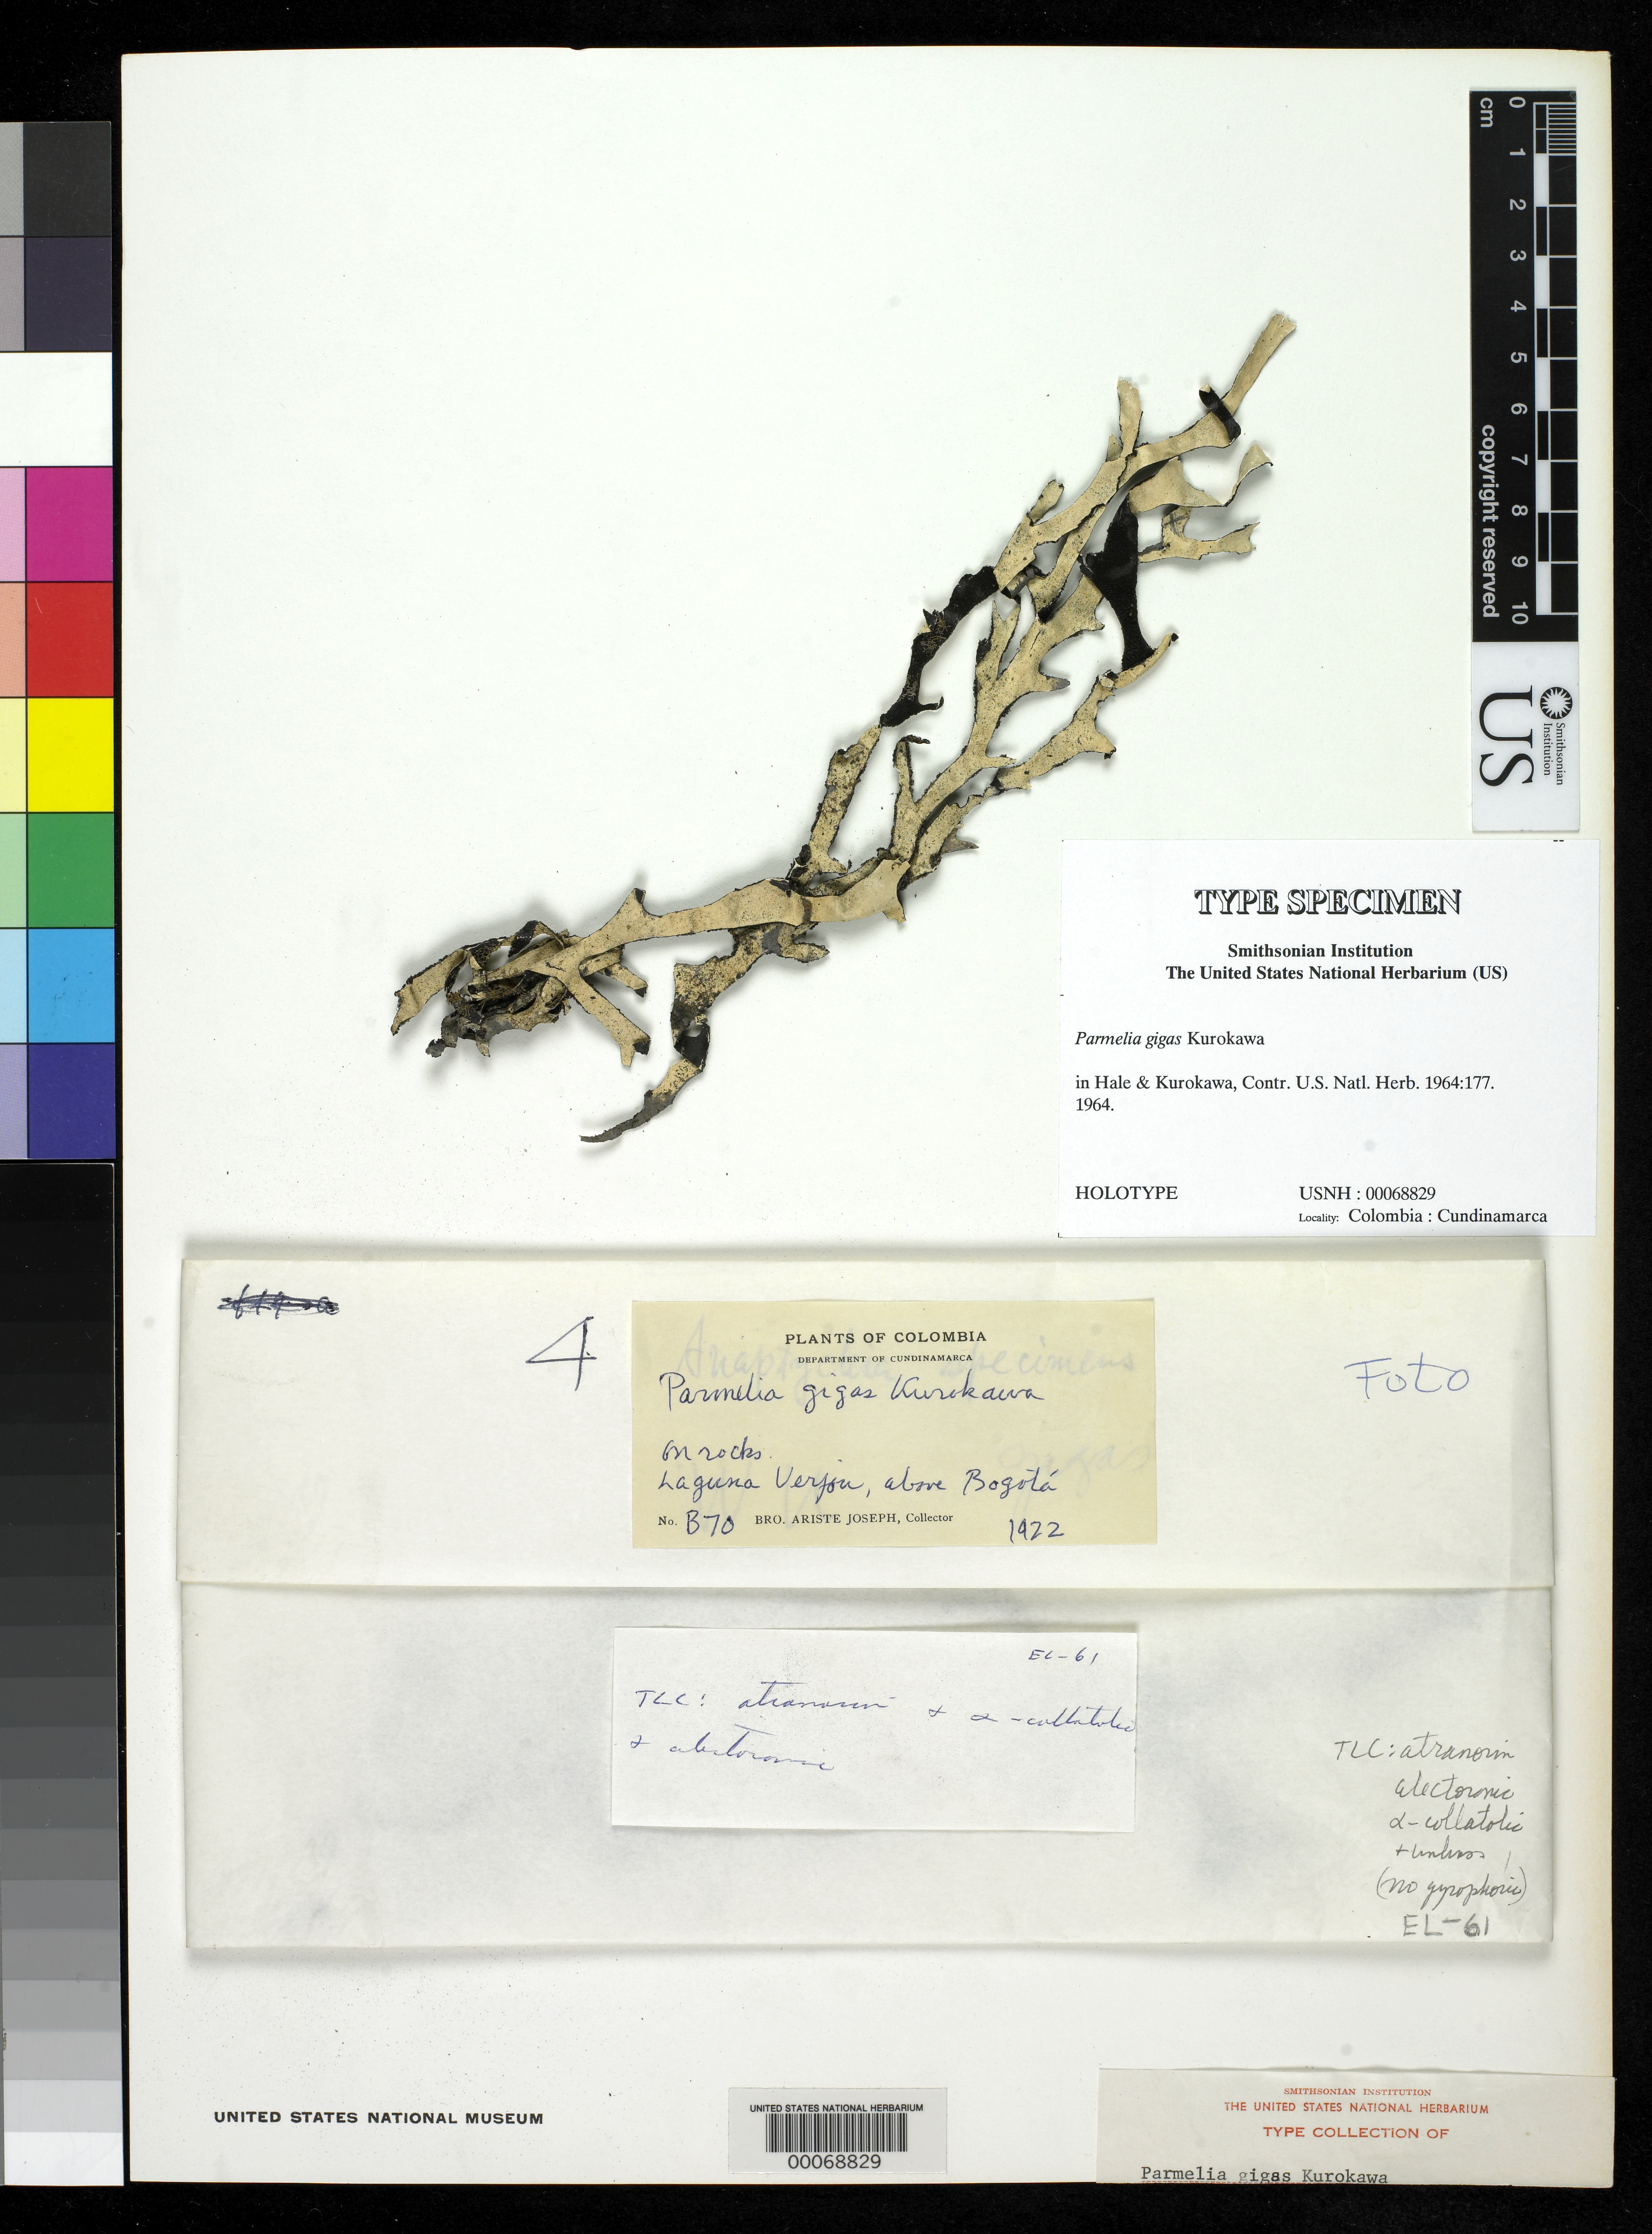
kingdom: Fungi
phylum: Ascomycota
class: Lecanoromycetes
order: Lecanorales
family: Parmeliaceae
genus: Parmelia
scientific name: Parmelia gigas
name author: Kurok. in Hale & Kurok.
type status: Holotype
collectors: Bro. Ariste-Joseph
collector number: B70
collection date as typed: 1922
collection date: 1922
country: Colombia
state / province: Cundinamarca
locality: Laguna Verjou, above Bogota.